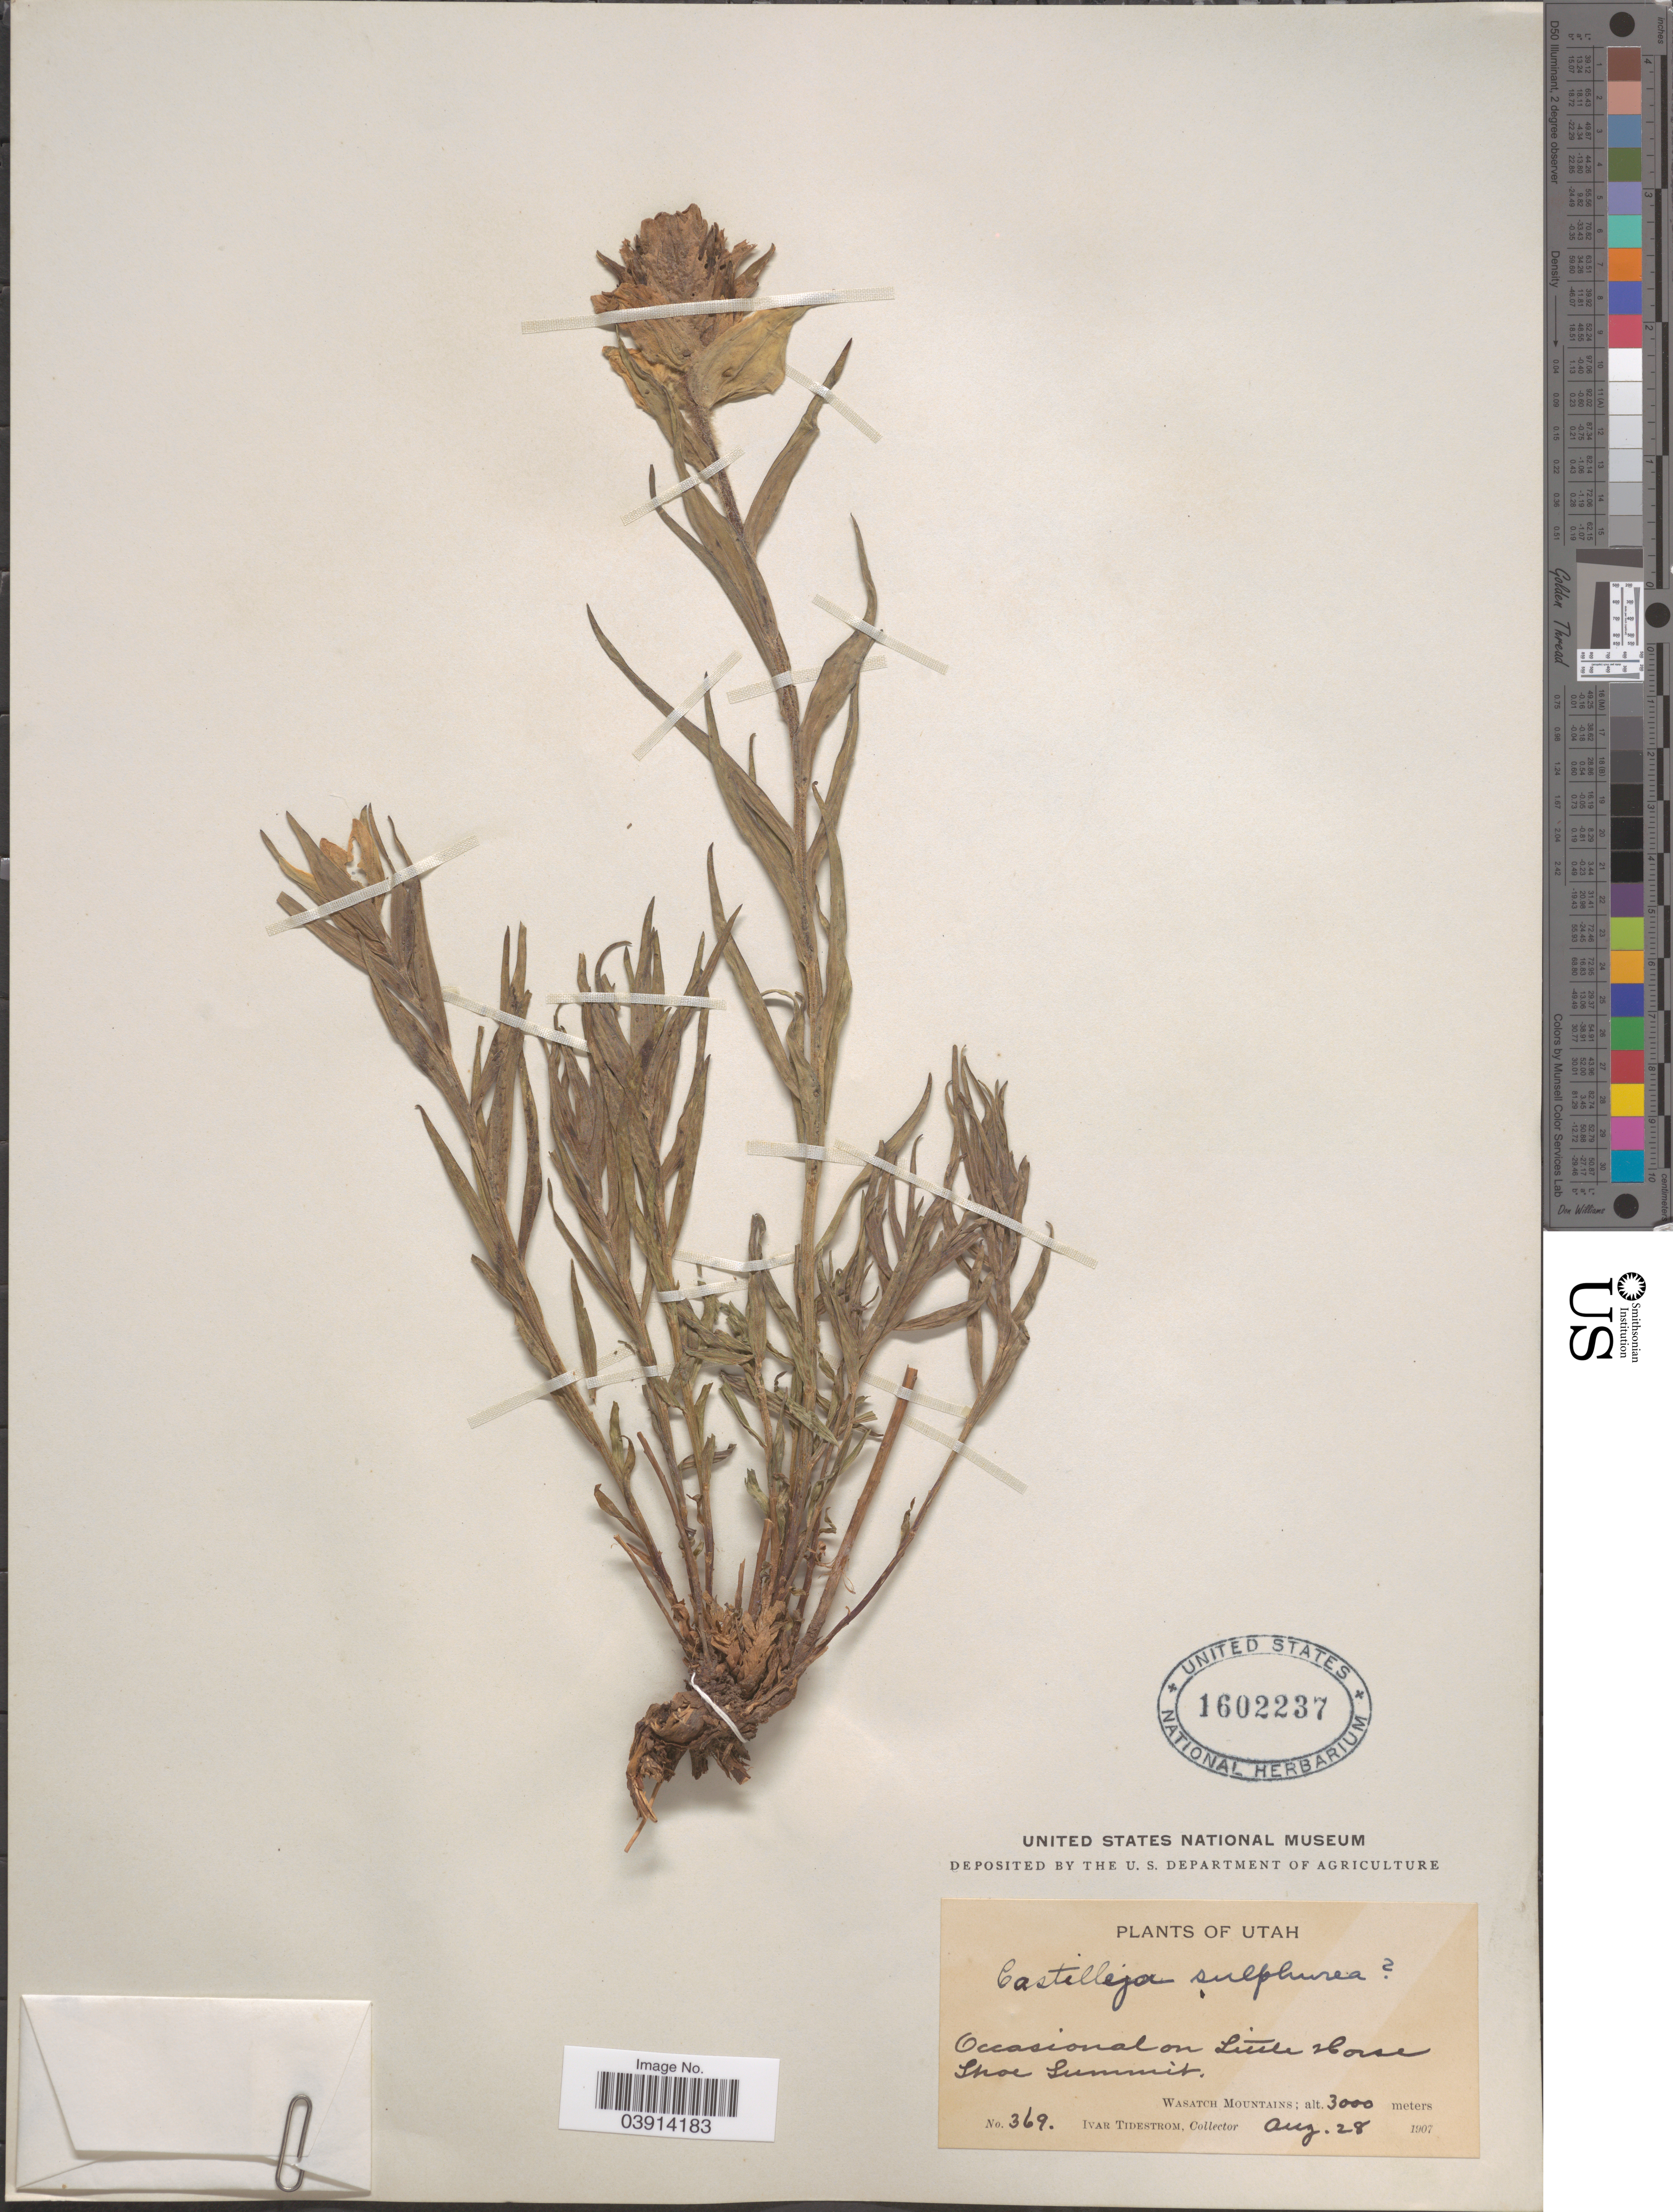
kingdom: Plantae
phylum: Tracheophyta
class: Magnoliopsida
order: Lamiales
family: Orobanchaceae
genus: Castilleja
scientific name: Castilleja septentrionalis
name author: Lindl.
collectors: I. F. Tidestrom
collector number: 369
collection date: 1907-08-28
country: United States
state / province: Utah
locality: Occasional on Little Horse Shoe Summit. Wasatch Mountains.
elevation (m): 3000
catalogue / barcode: US 1602237